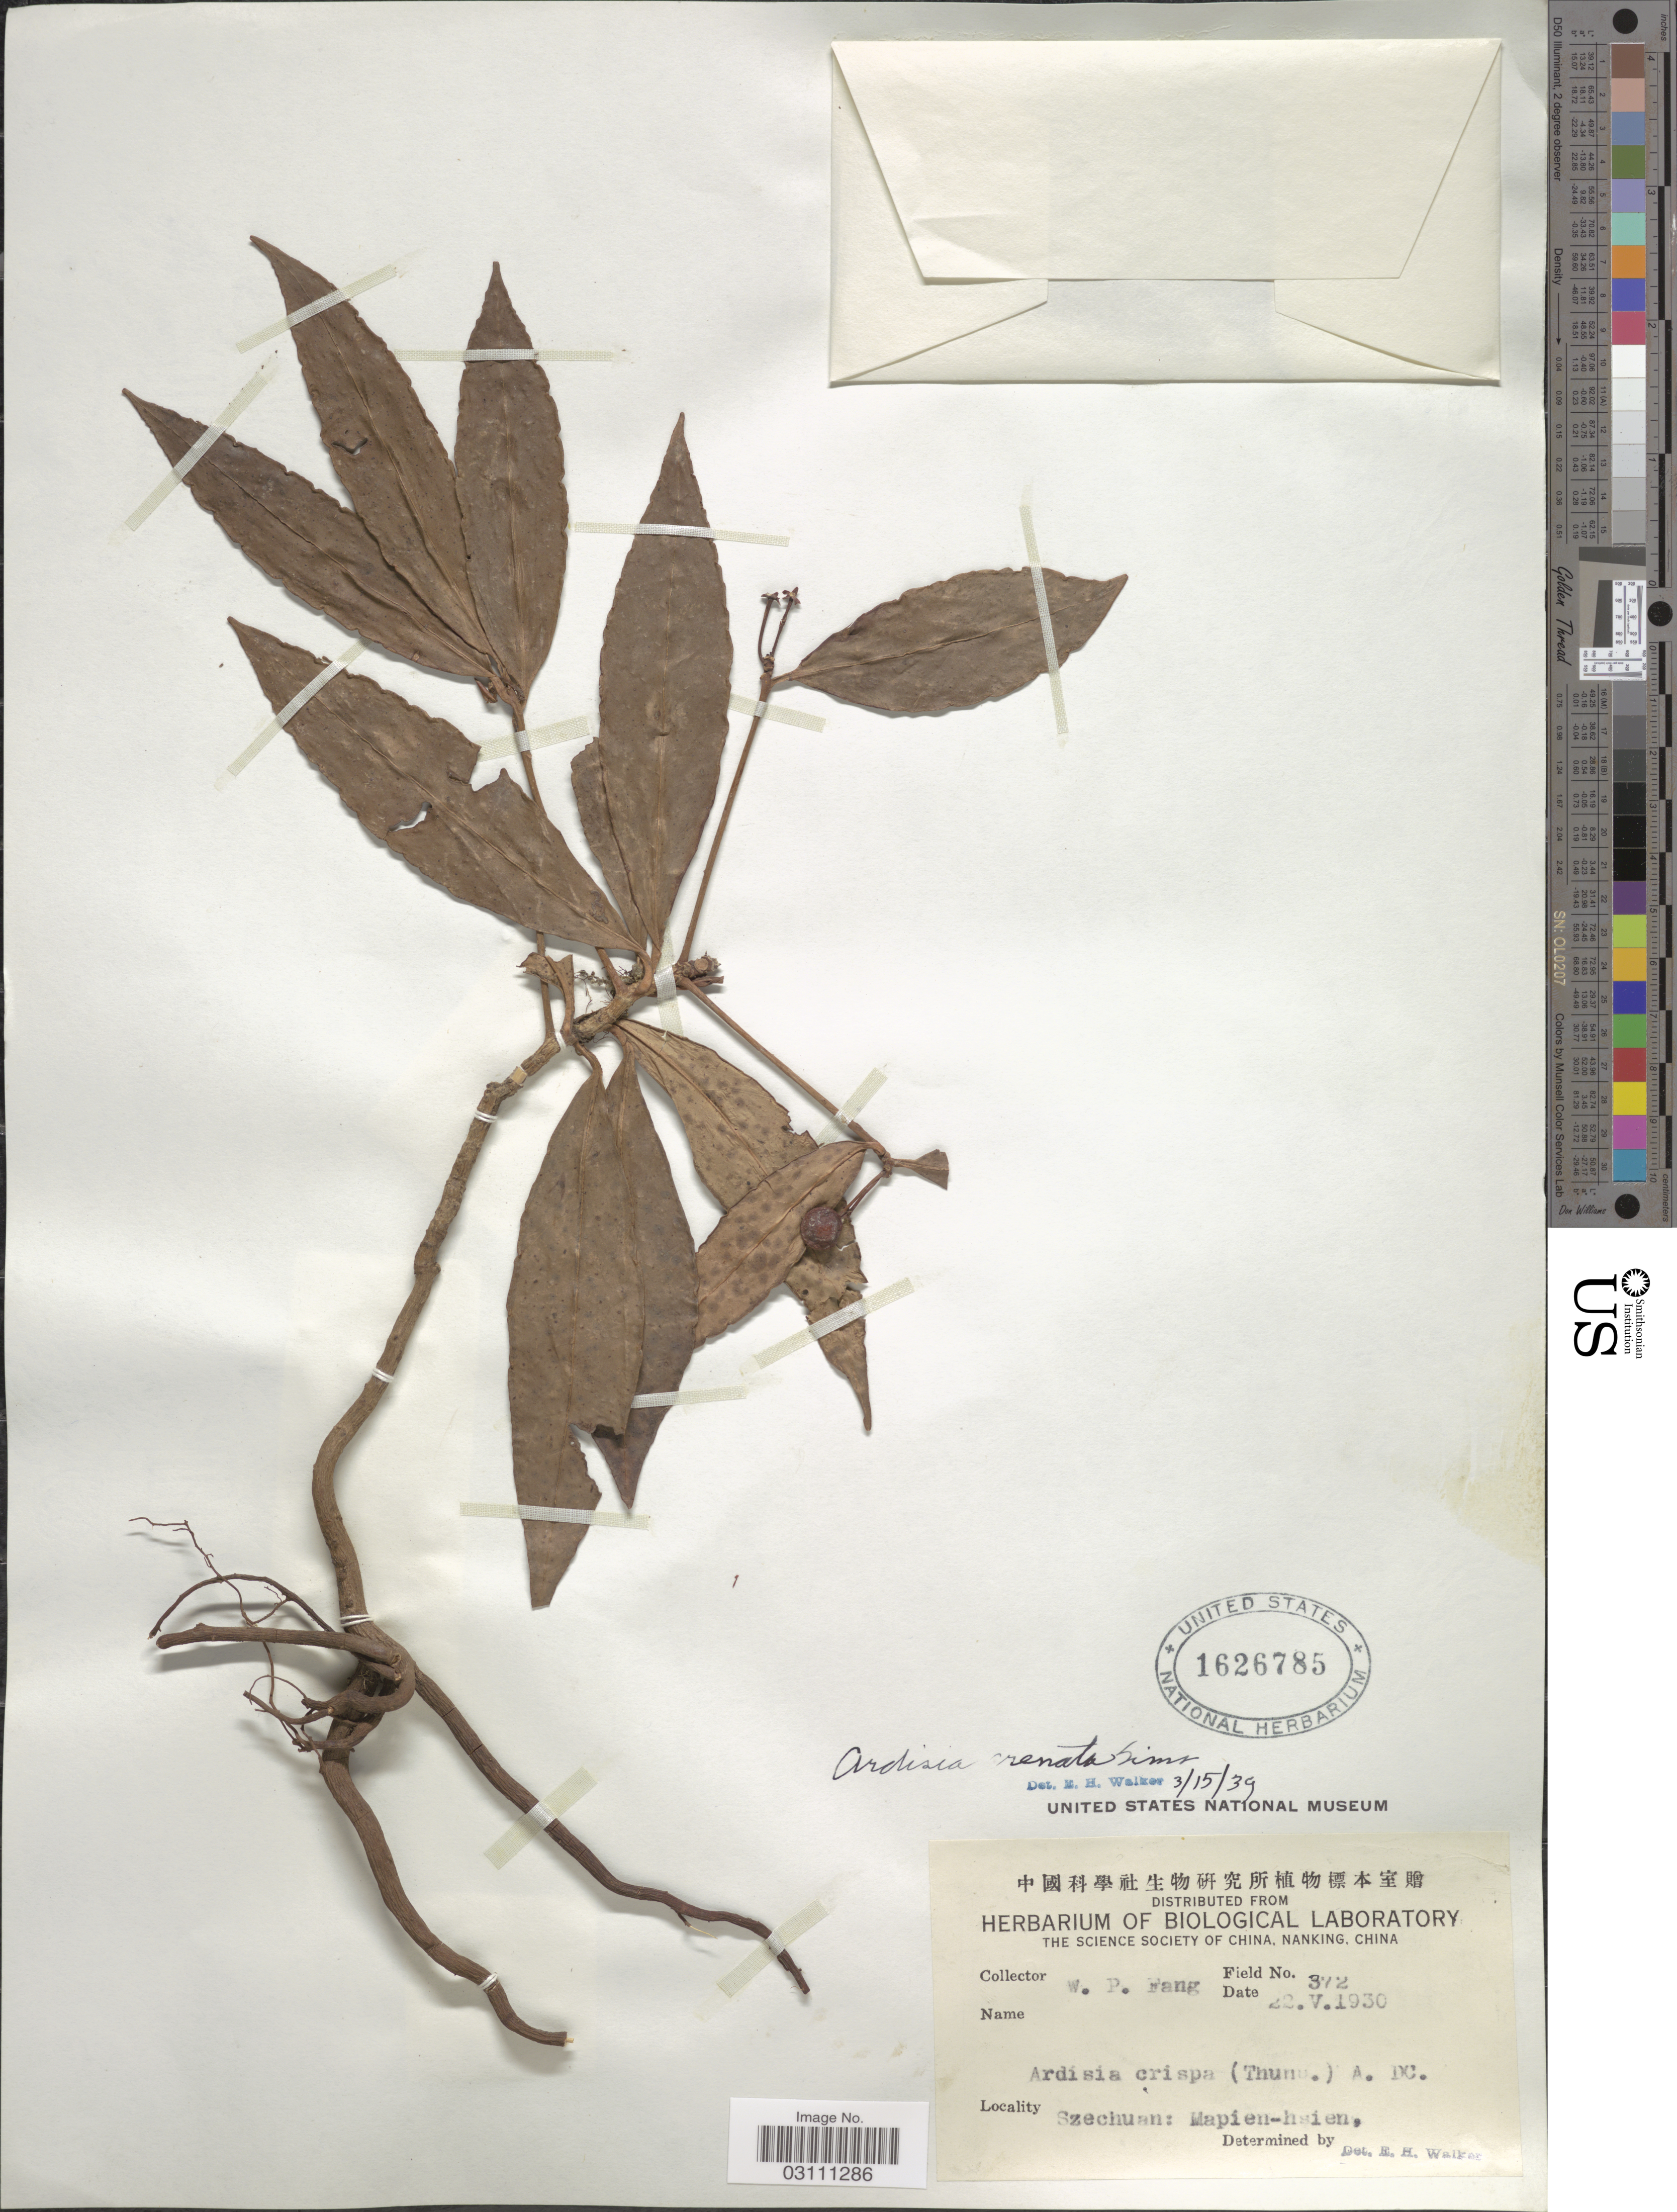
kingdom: Plantae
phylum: Tracheophyta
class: Magnoliopsida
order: Ericales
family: Primulaceae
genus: Ardisia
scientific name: Ardisia crenata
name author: Sims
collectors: W. P. Fang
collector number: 372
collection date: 1930-05-22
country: China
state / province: Sichuan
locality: Szechuan: Mapien-hsien.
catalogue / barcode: US 1626785